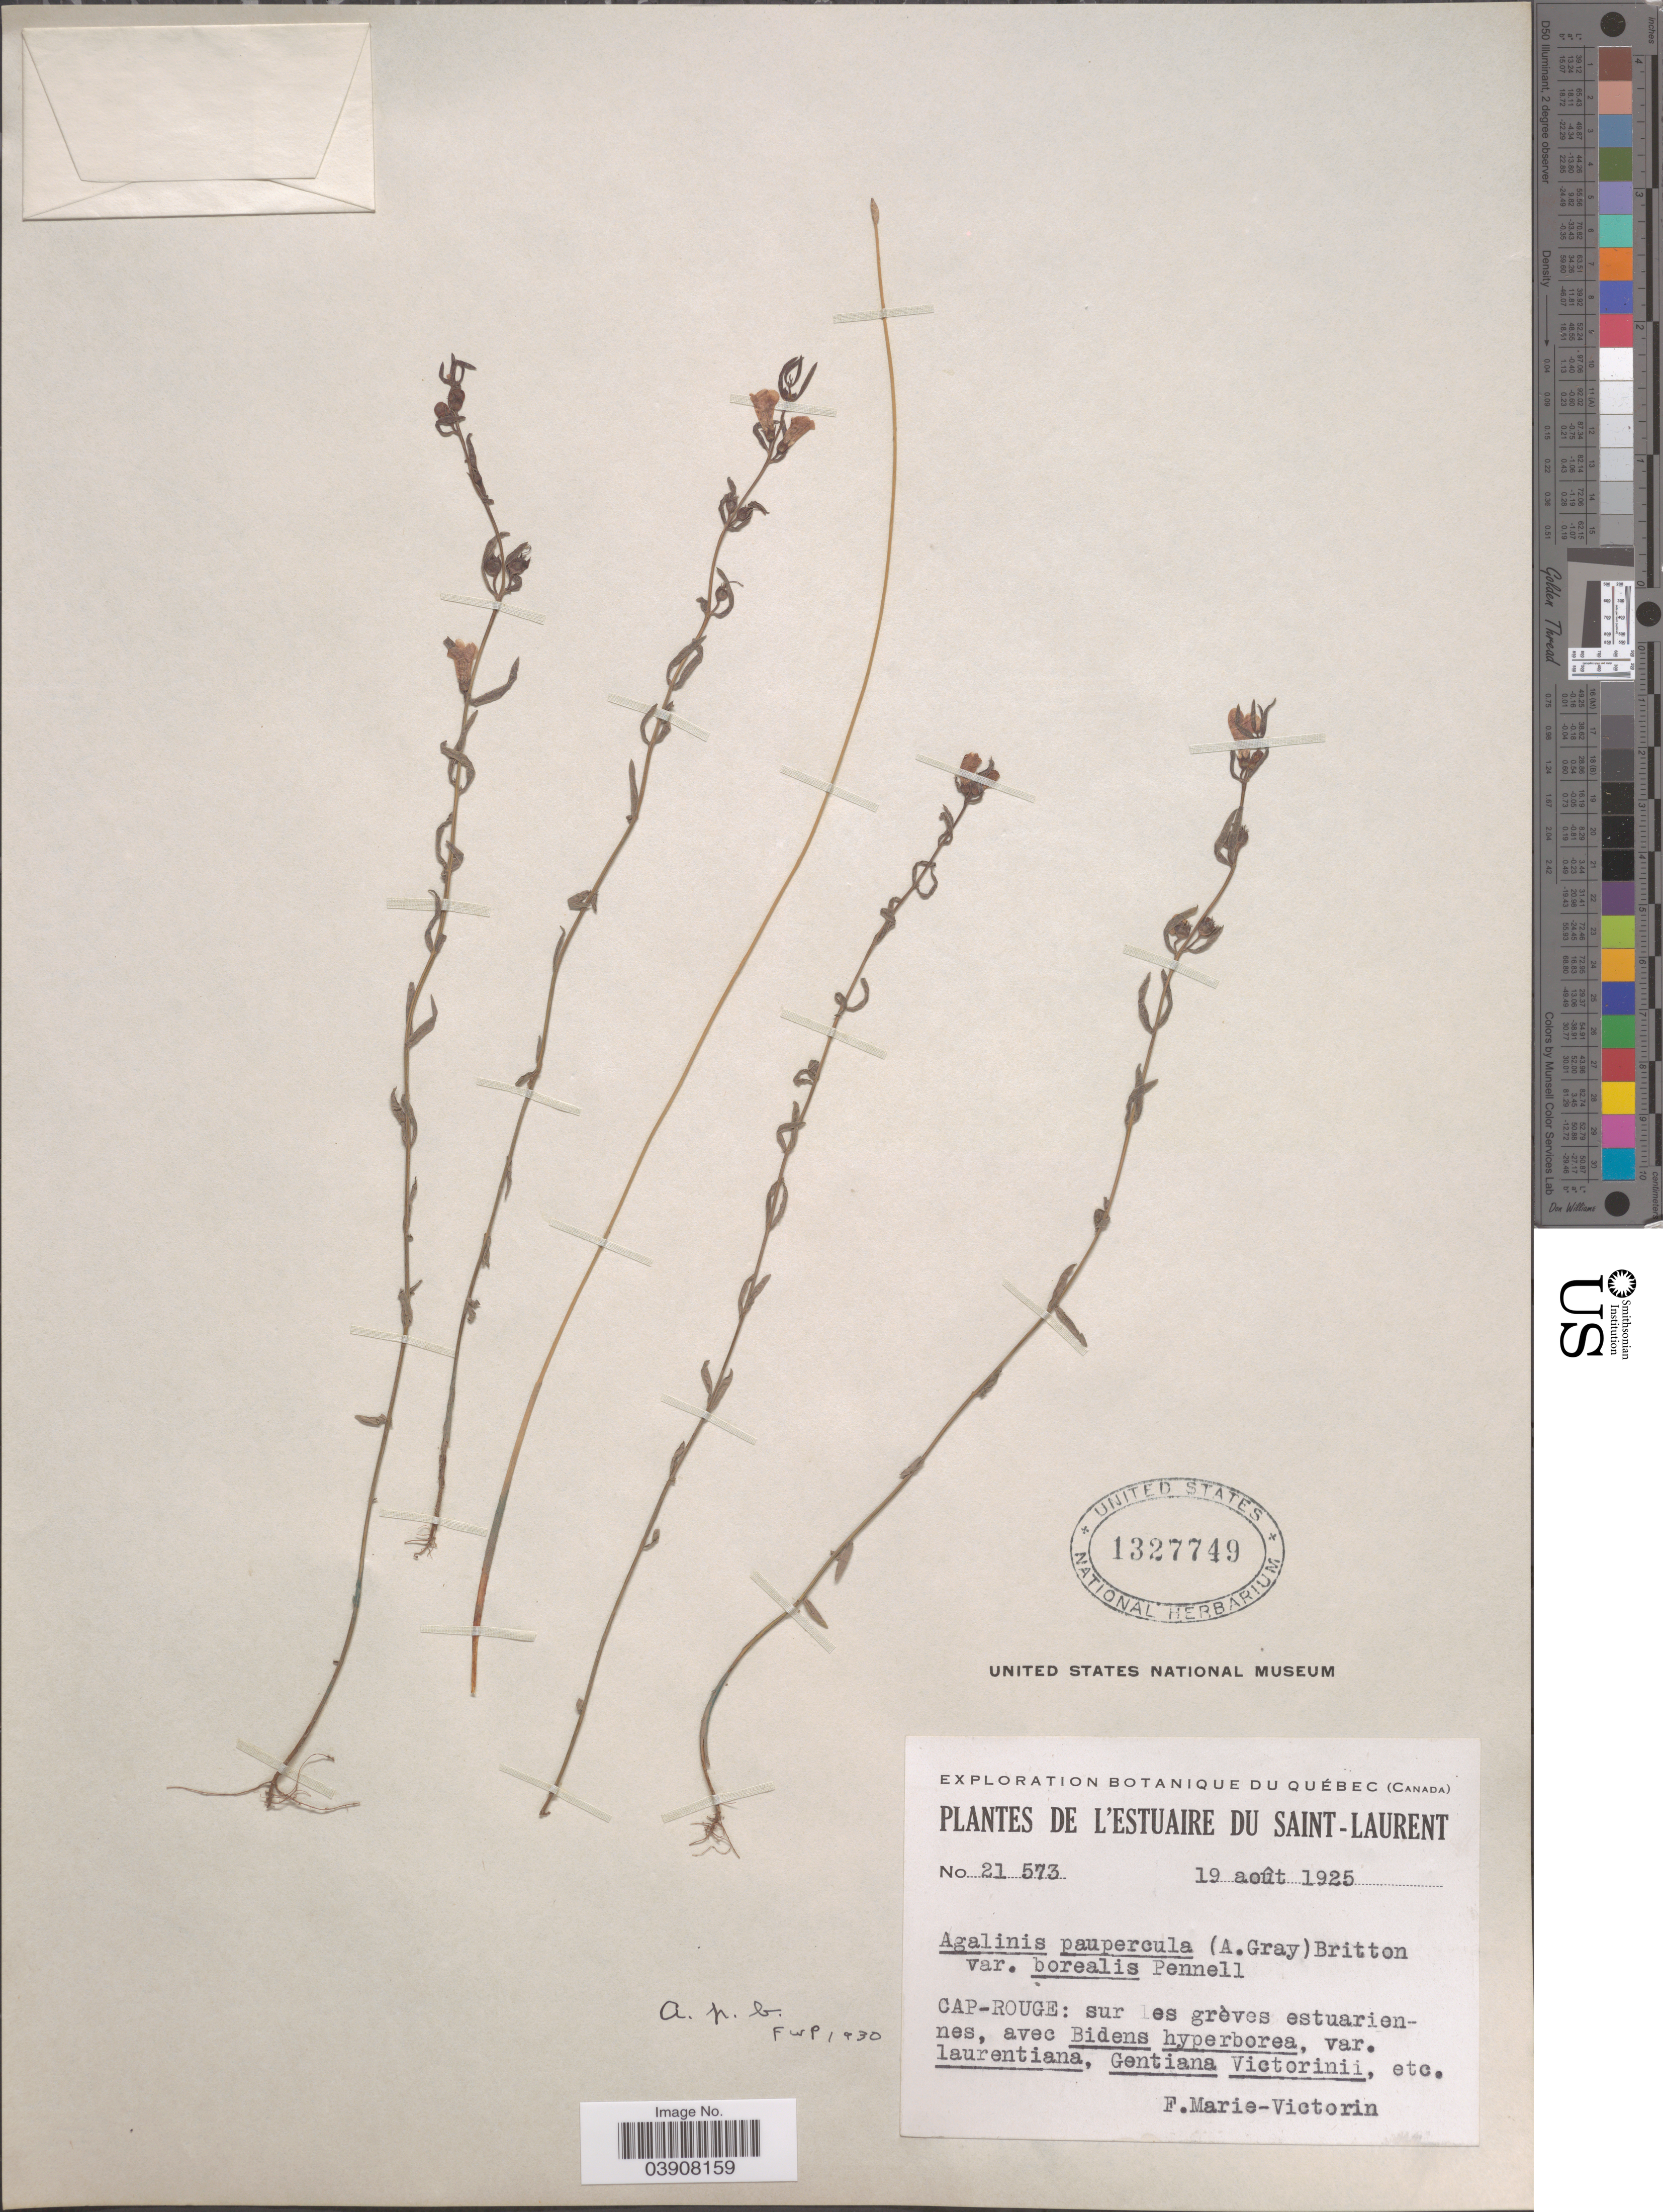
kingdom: Plantae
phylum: Tracheophyta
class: Magnoliopsida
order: Lamiales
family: Orobanchaceae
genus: Agalinis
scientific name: Agalinis paupercula var. borealis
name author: Pennell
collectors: F. Marie-Victorin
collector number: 21573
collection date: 1925-08-19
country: Canada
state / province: Quebec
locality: L'Estuaire du Saint-Laurent. Cap-Rouge: sur les grèves estuariennes.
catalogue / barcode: US 1327749